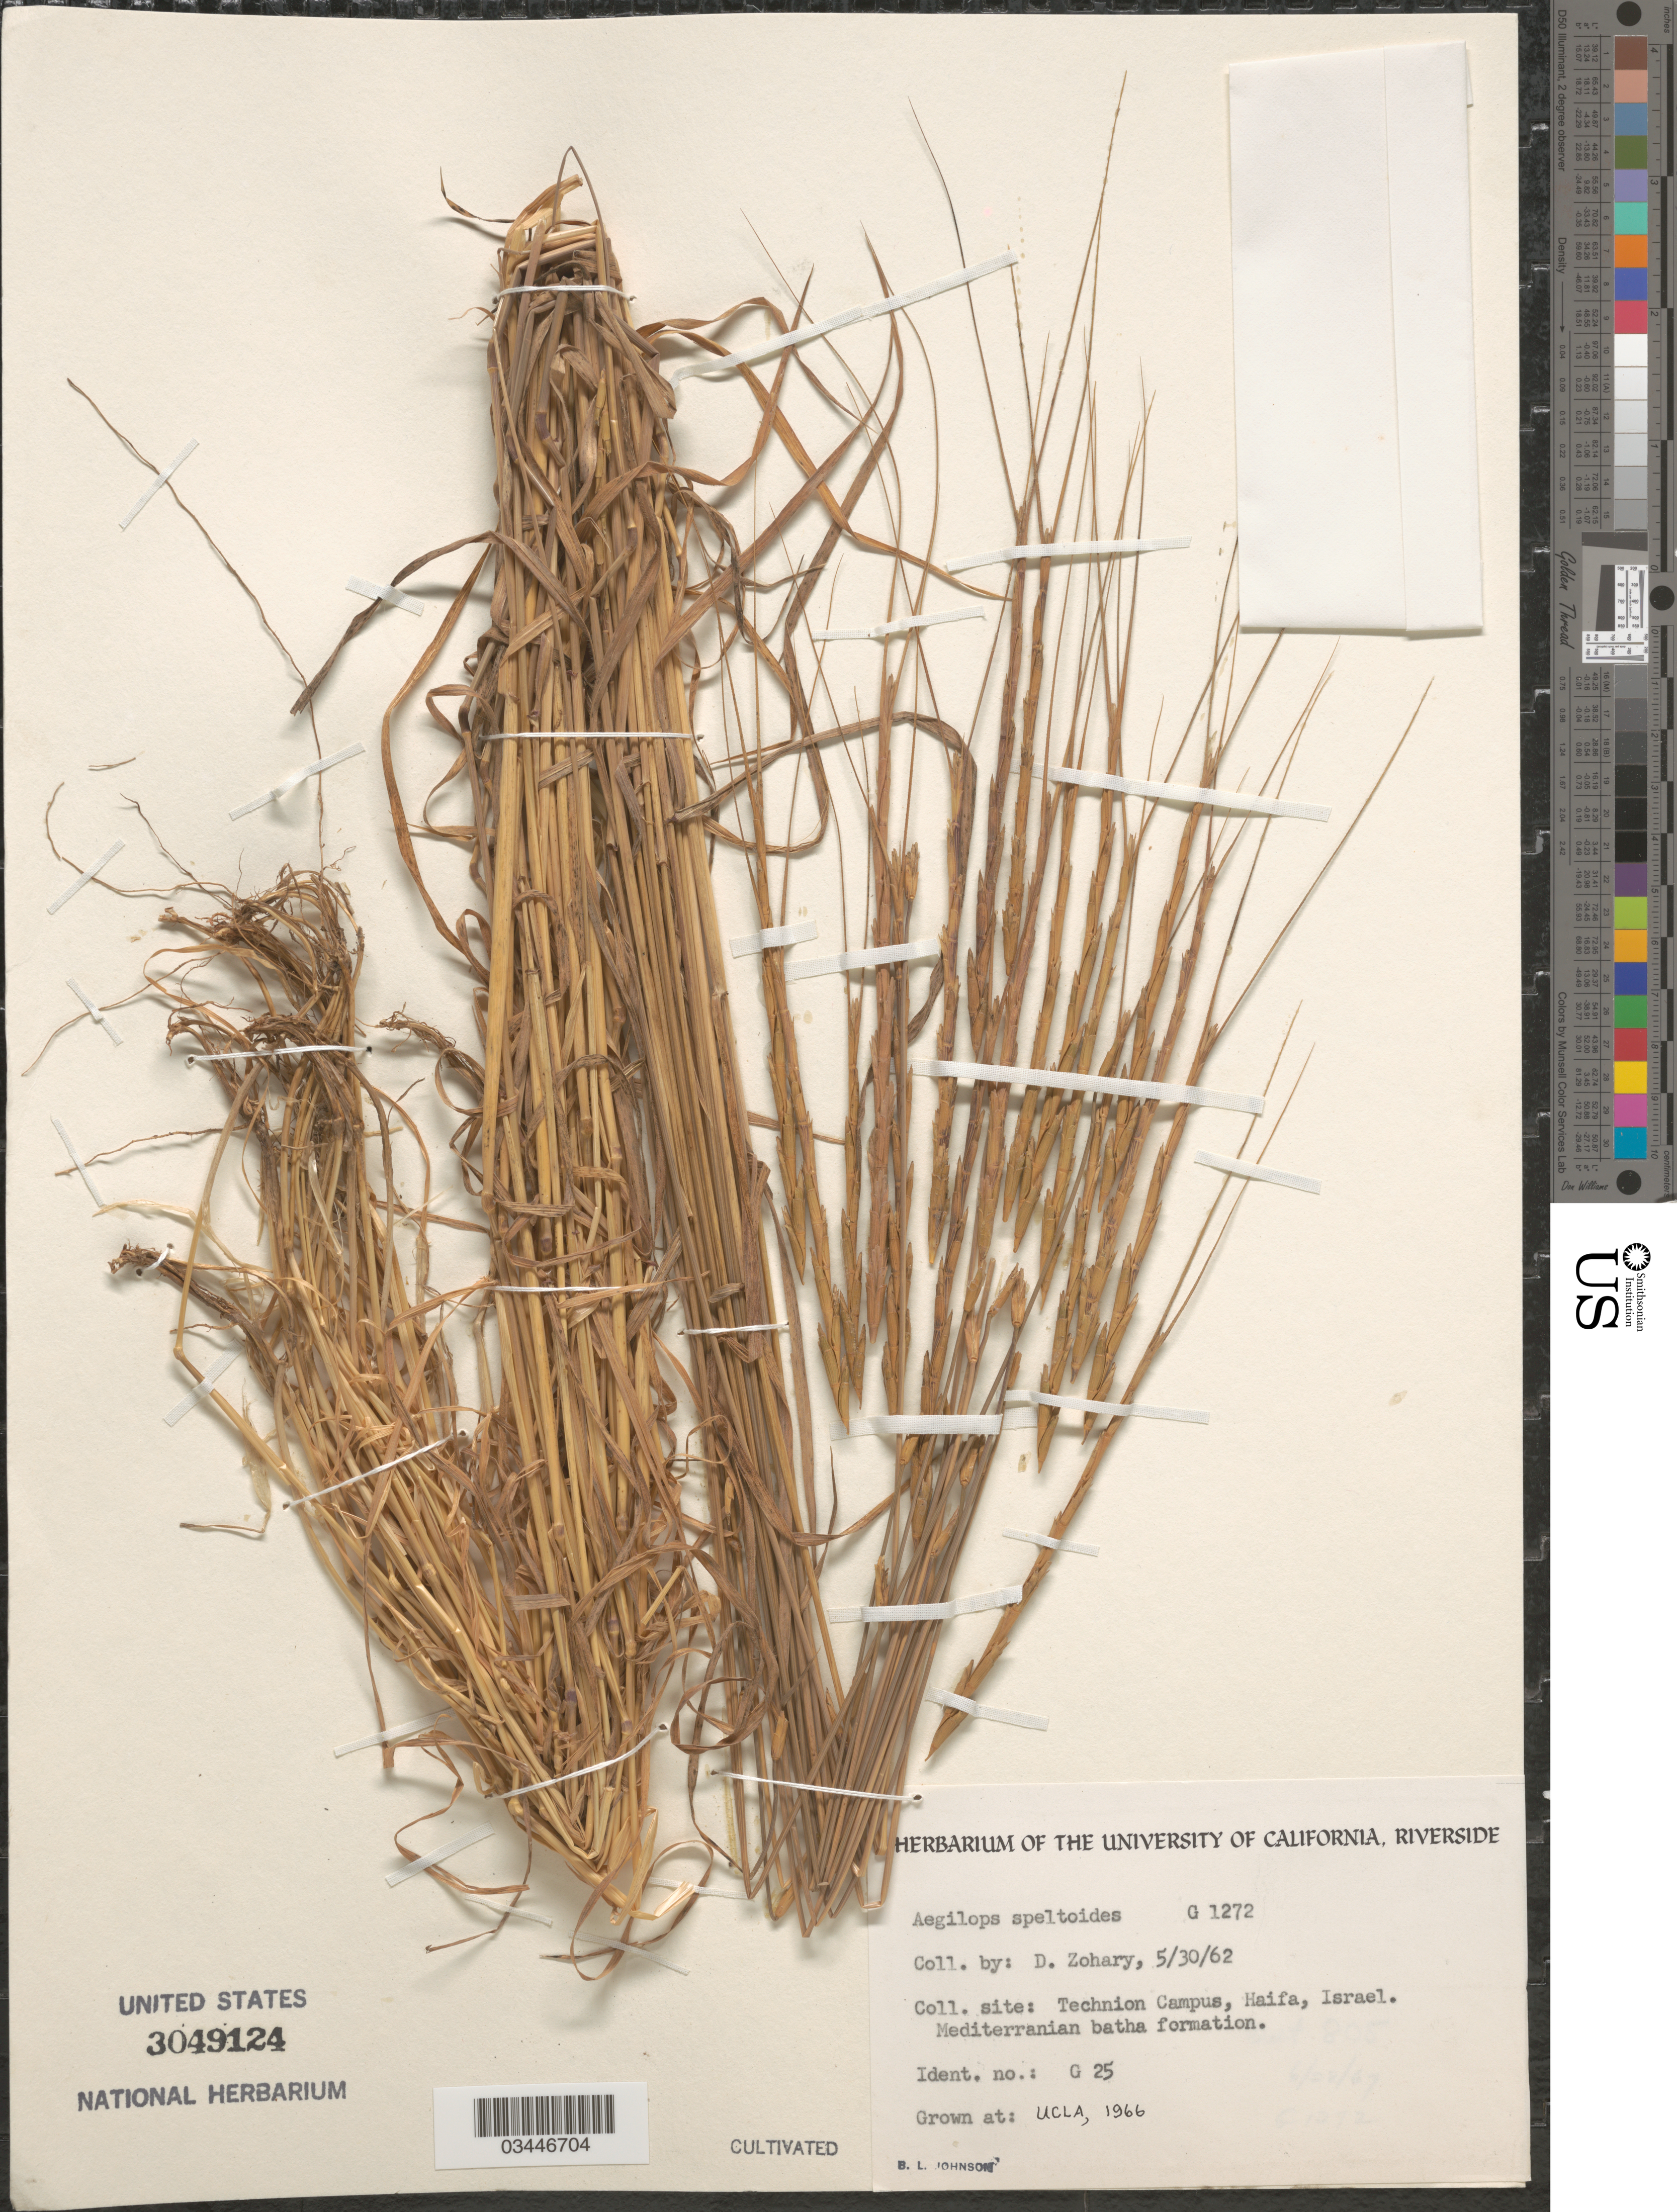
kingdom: Plantae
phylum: Tracheophyta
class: Liliopsida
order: Poales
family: Poaceae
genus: Aegilops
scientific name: Aegilops speltoides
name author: Tausch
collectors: B. Johnson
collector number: G1272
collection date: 1966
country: United States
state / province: California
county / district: Los Angeles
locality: UCLA.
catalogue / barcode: US 3049124